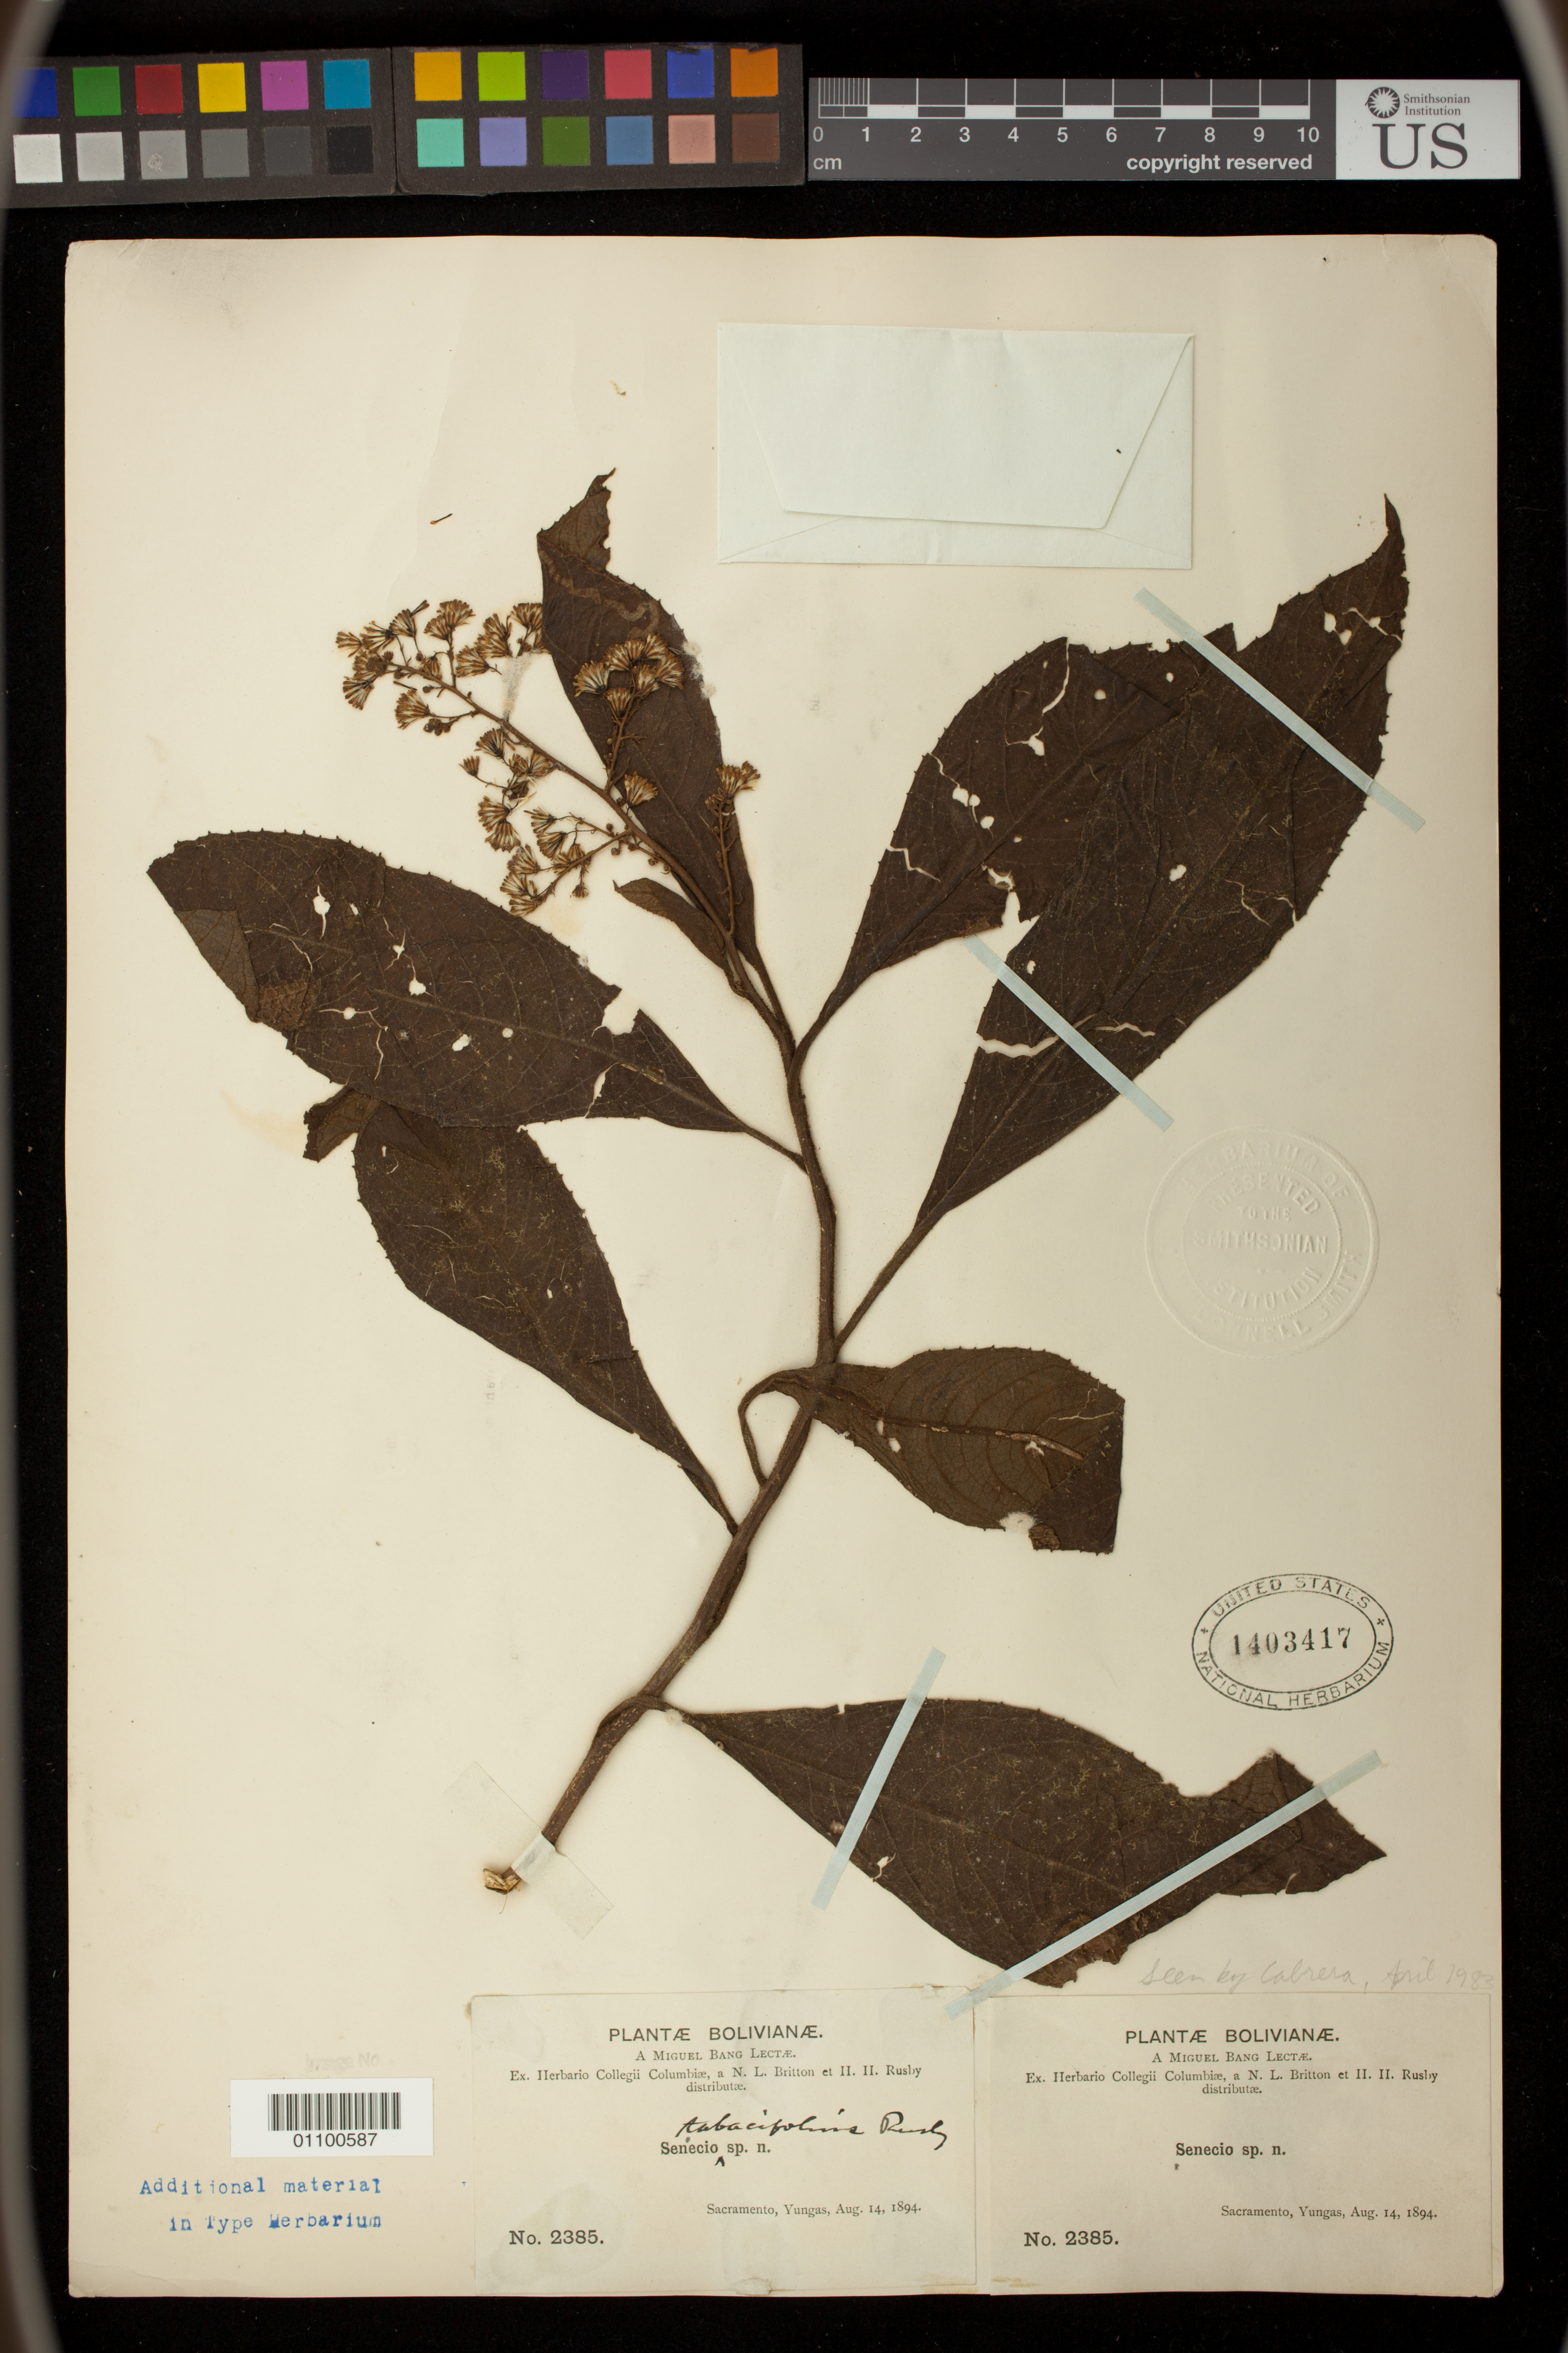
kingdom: Plantae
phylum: Tracheophyta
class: Magnoliopsida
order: Asterales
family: Asteraceae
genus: Senecio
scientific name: Senecio tabacifolius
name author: Rusby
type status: Isotype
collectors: M. Bang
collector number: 2385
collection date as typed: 14 Aug 1894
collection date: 1894-08-14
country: Bolivia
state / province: La Paz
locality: Sacramento, Yungas.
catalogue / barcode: US 1403417